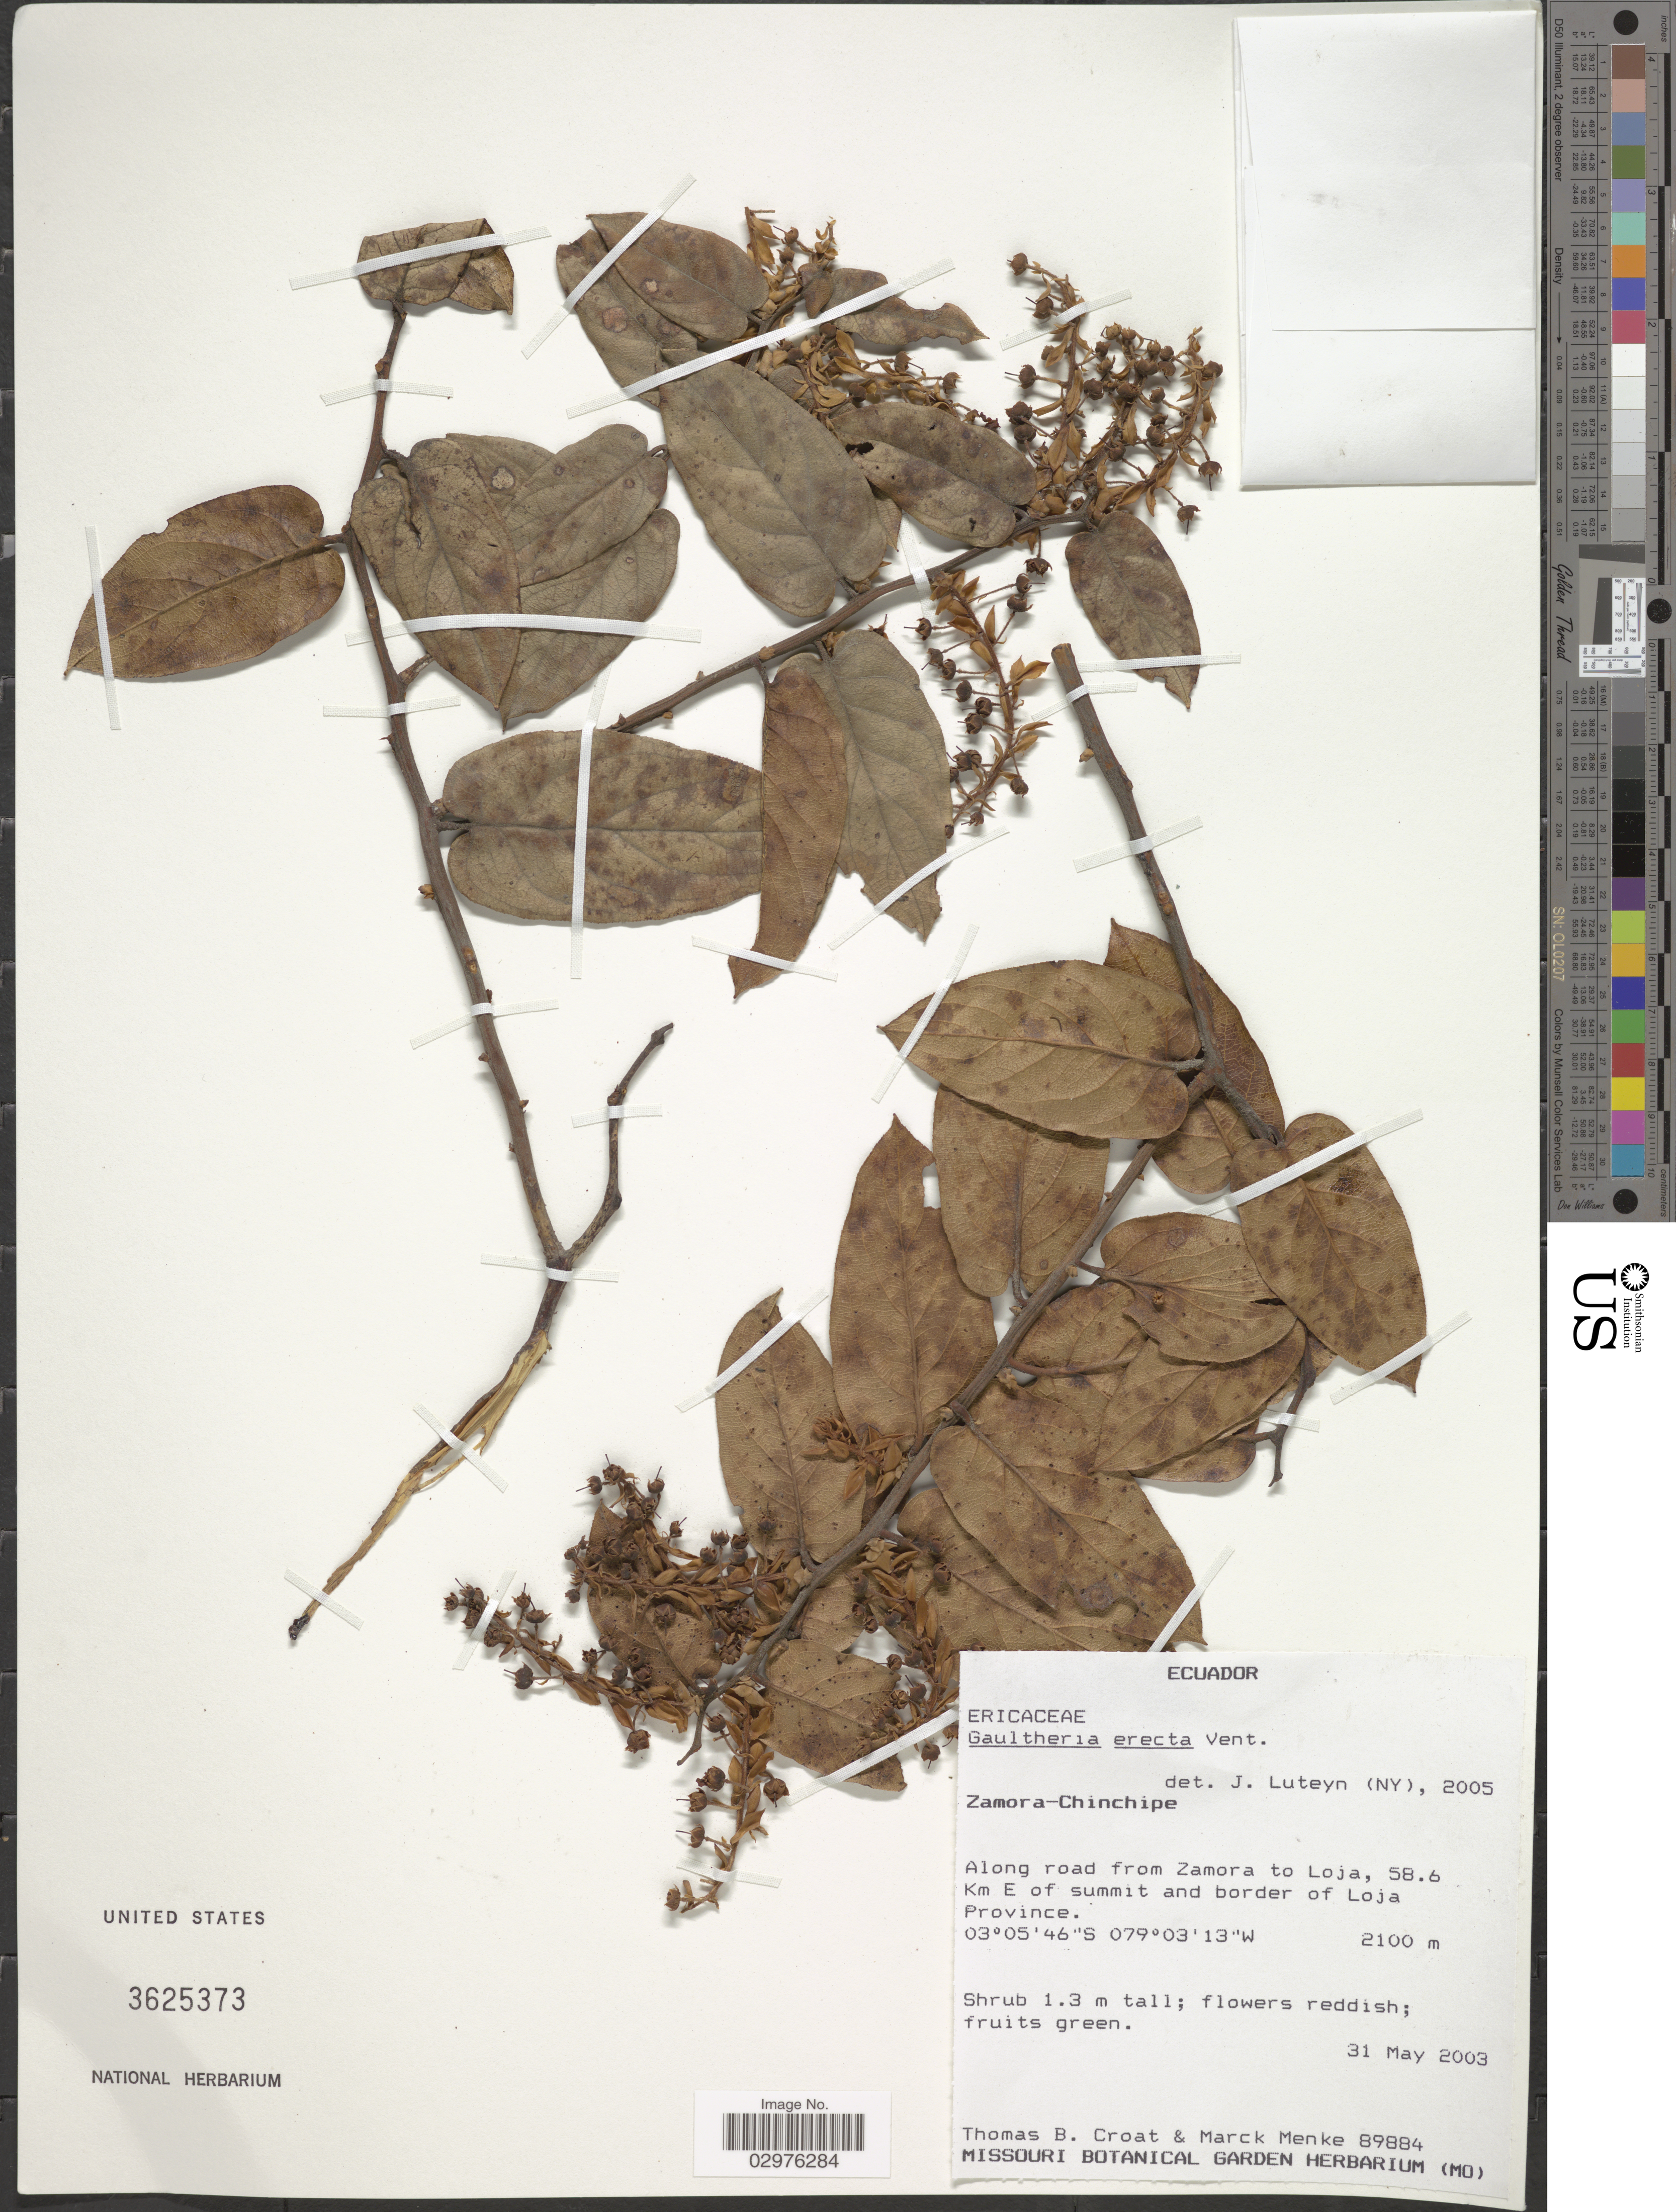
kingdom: Plantae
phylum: Tracheophyta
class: Magnoliopsida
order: Ericales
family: Ericaceae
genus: Gaultheria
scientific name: Gaultheria erecta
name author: Vent.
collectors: T. B. Croat & M. Menke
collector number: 89884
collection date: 2003-05-31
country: Ecuador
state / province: Loja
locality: Along road from Zamora to Loja, 58.6 Km E of summit and border of Loja Province.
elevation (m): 2100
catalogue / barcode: US 3625373